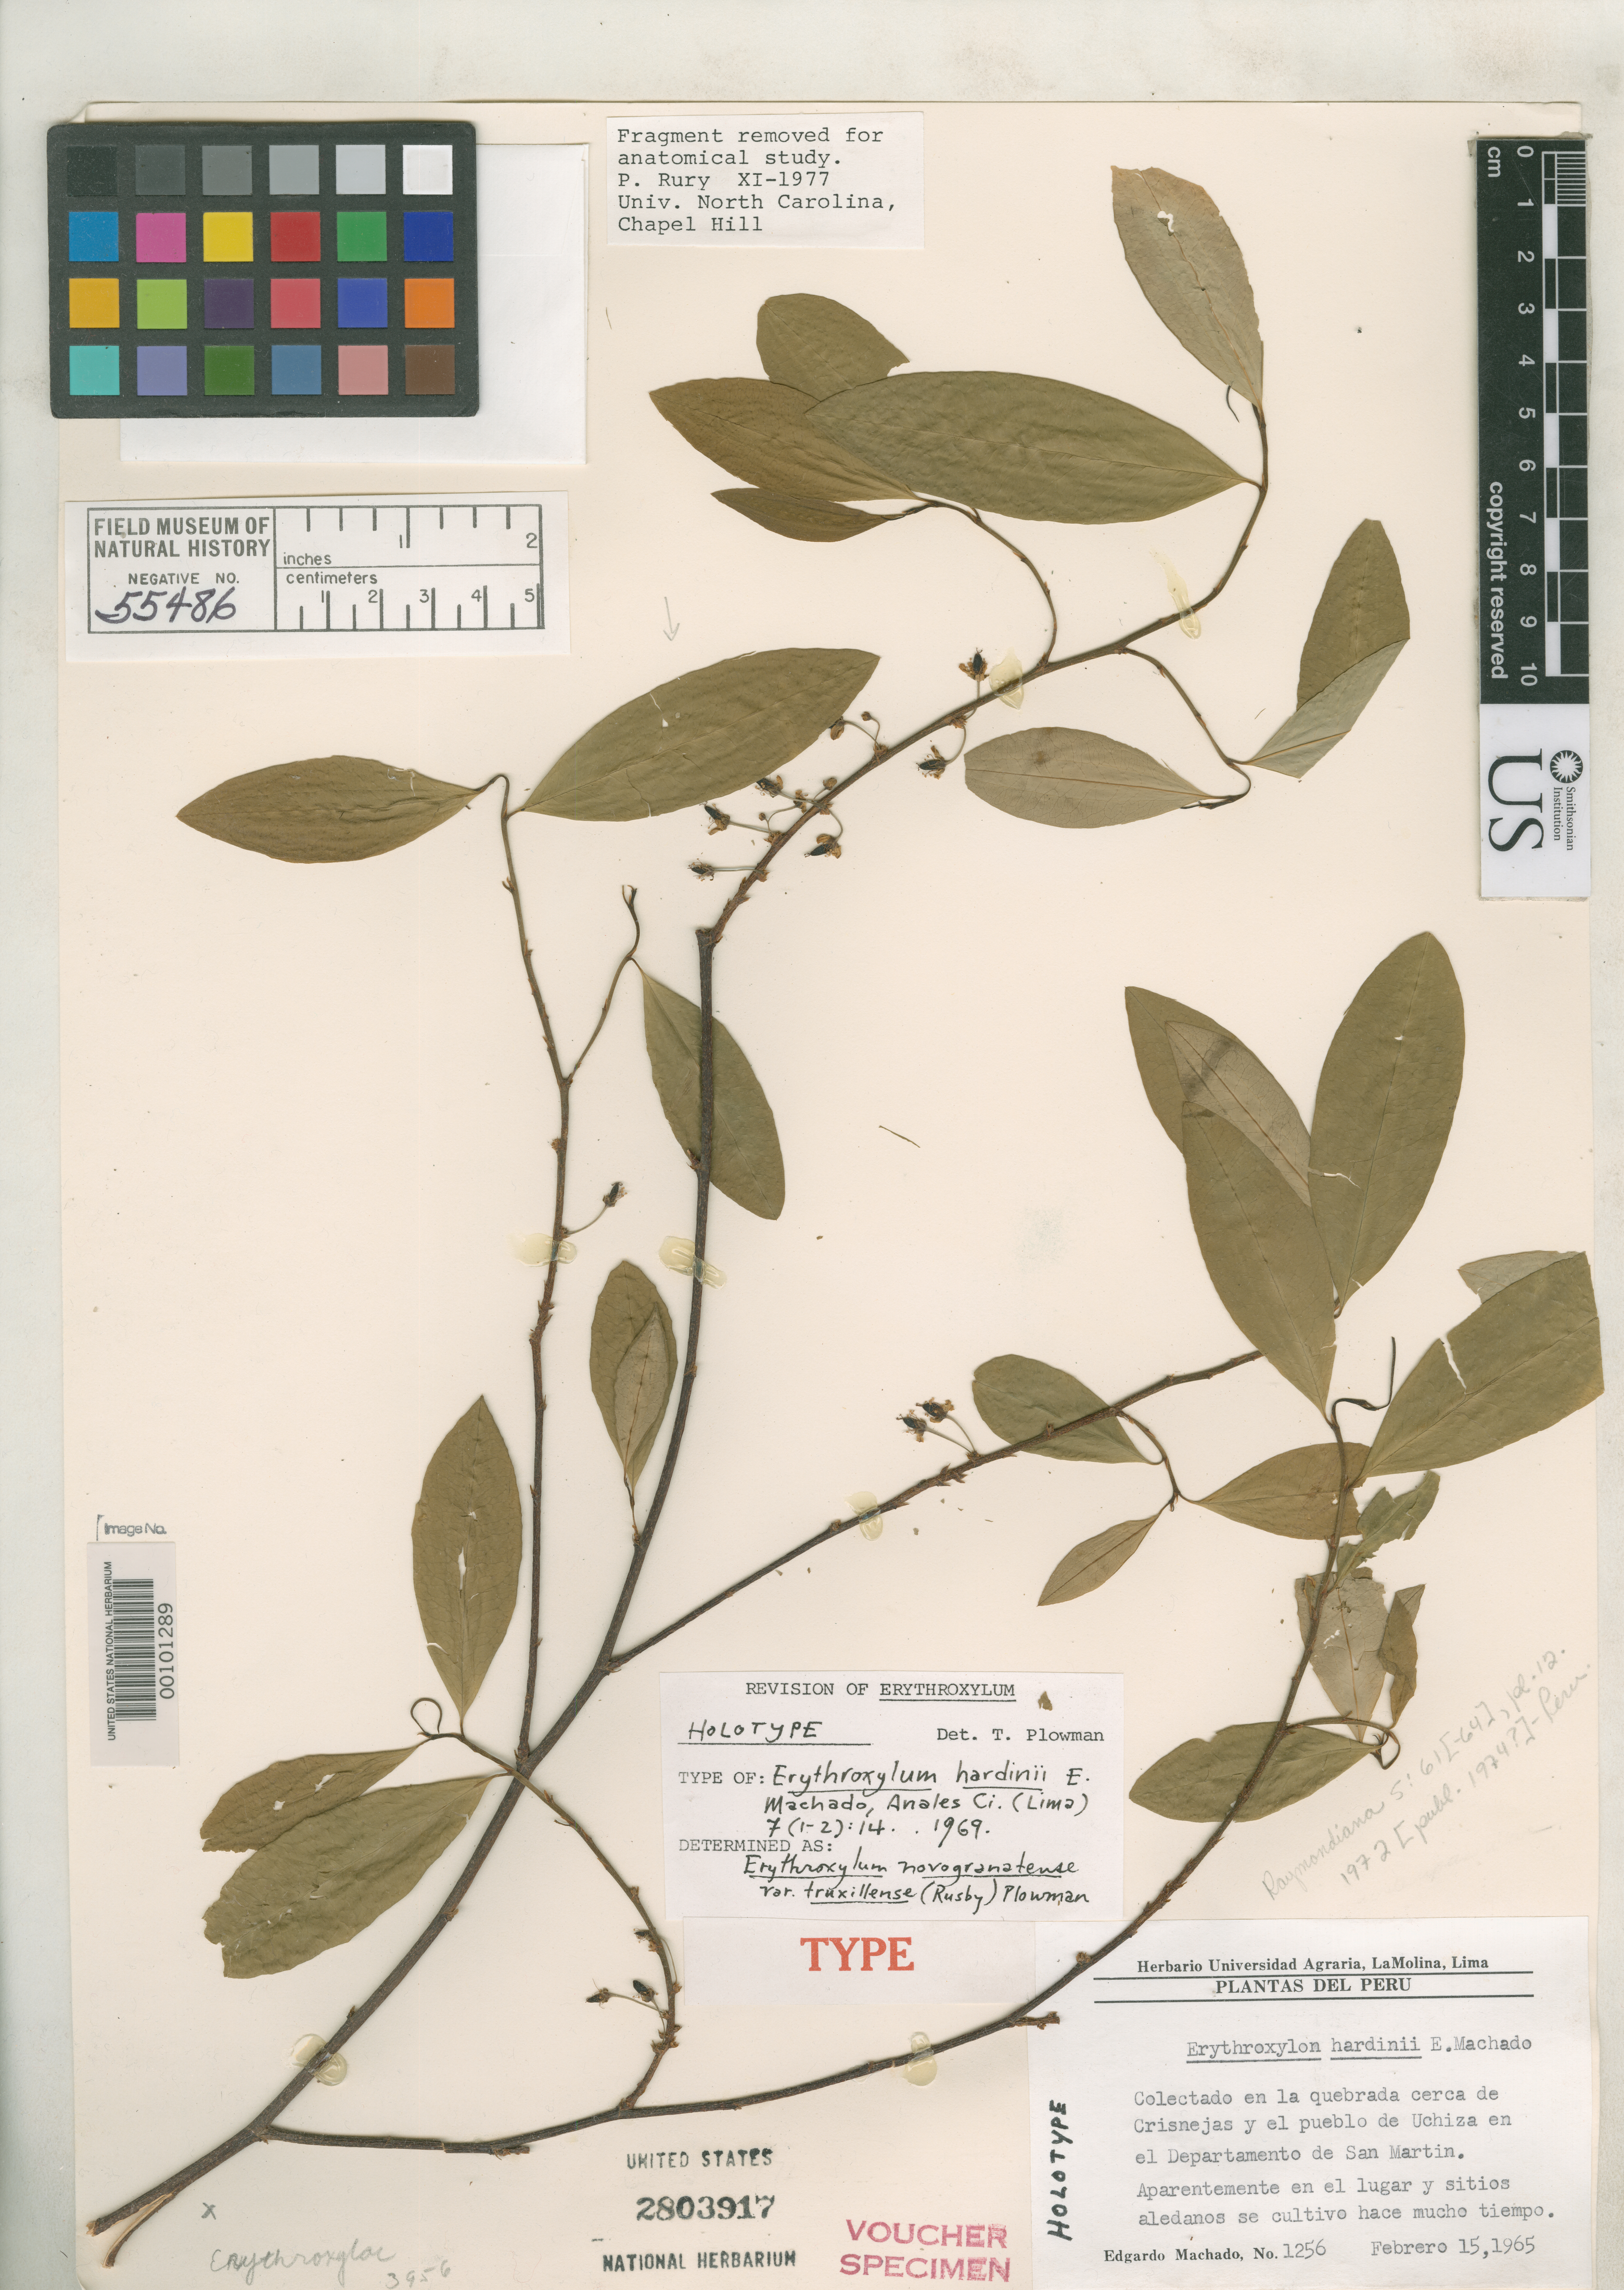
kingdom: Plantae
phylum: Tracheophyta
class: Magnoliopsida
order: Malpighiales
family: Erythroxylaceae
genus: Erythroxylum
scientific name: Erythroxylum hardinii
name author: Machado Cazorla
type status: Holotype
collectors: E. Machado Cazorla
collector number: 1256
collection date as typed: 15 Feb 1965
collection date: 1965-02-15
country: Peru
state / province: San Martín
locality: Near Crisnejas and Uchiza.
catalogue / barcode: US 2803917